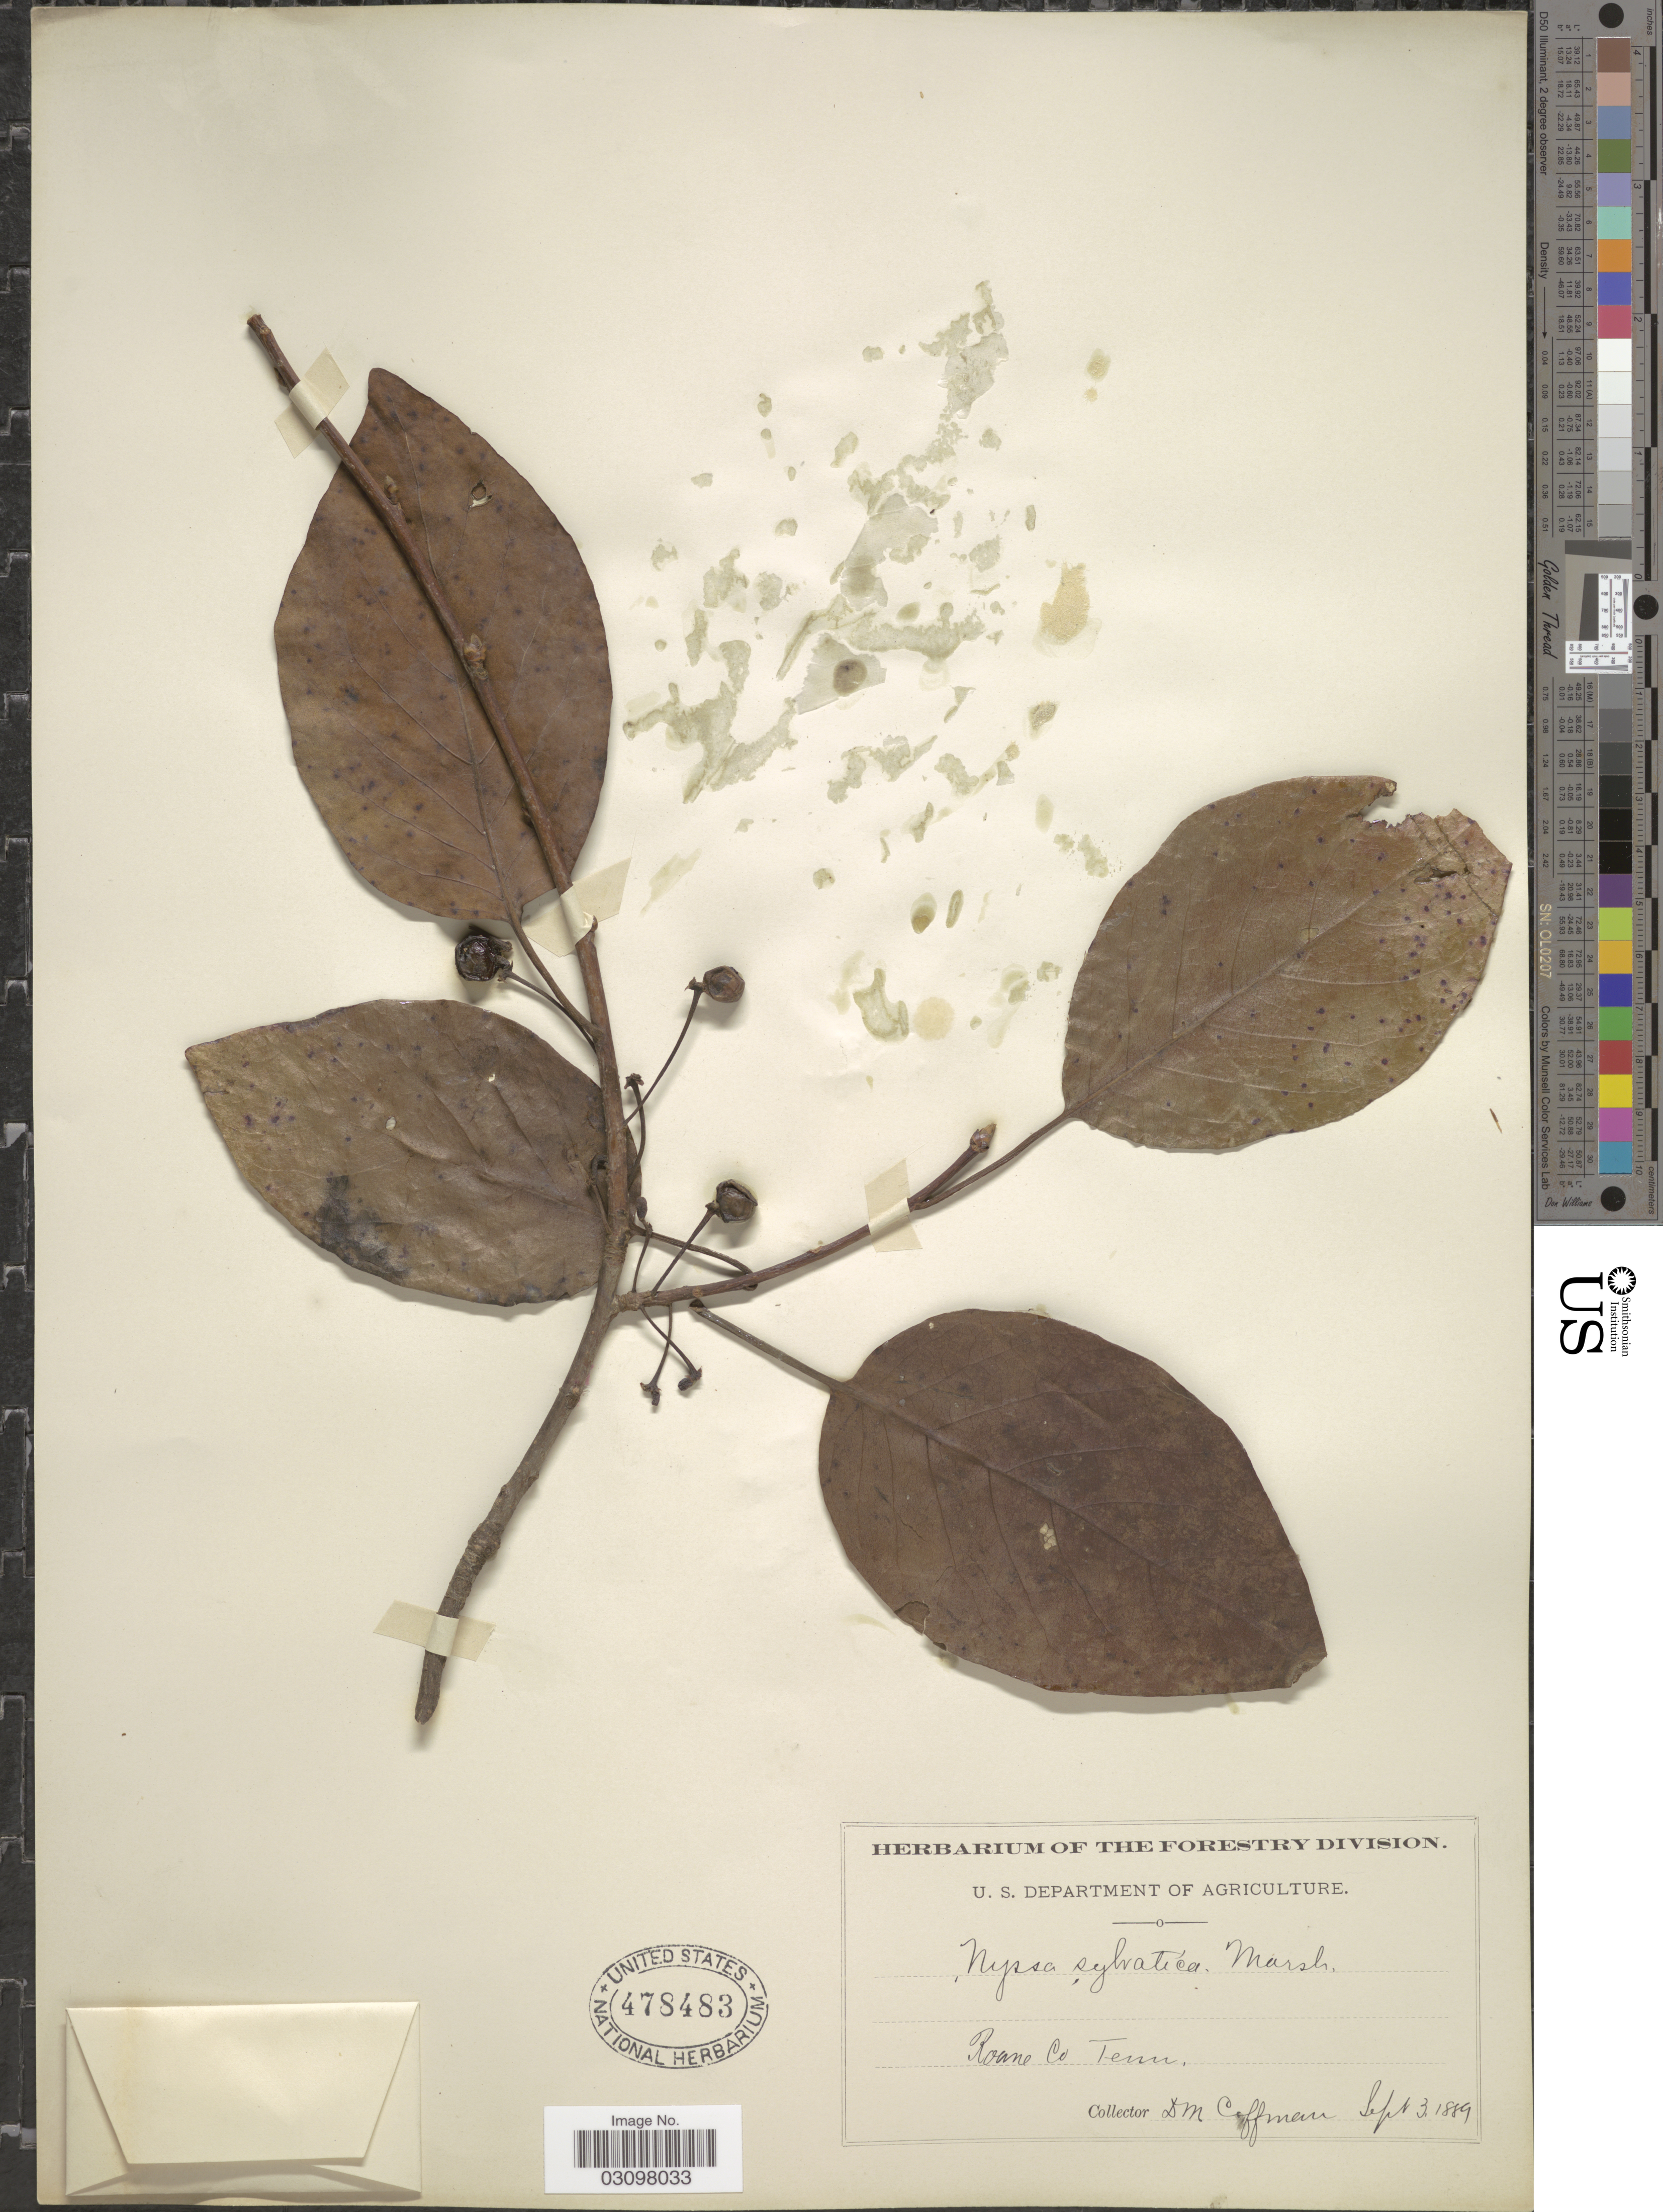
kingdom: Plantae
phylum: Tracheophyta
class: Magnoliopsida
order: Cornales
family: Nyssaceae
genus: Nyssa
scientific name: Nyssa sylvatica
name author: Marshall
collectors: D. M. Coffman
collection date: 1889-09-03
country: United States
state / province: Tennessee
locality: Roane Co Tenn.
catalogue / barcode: US 478483